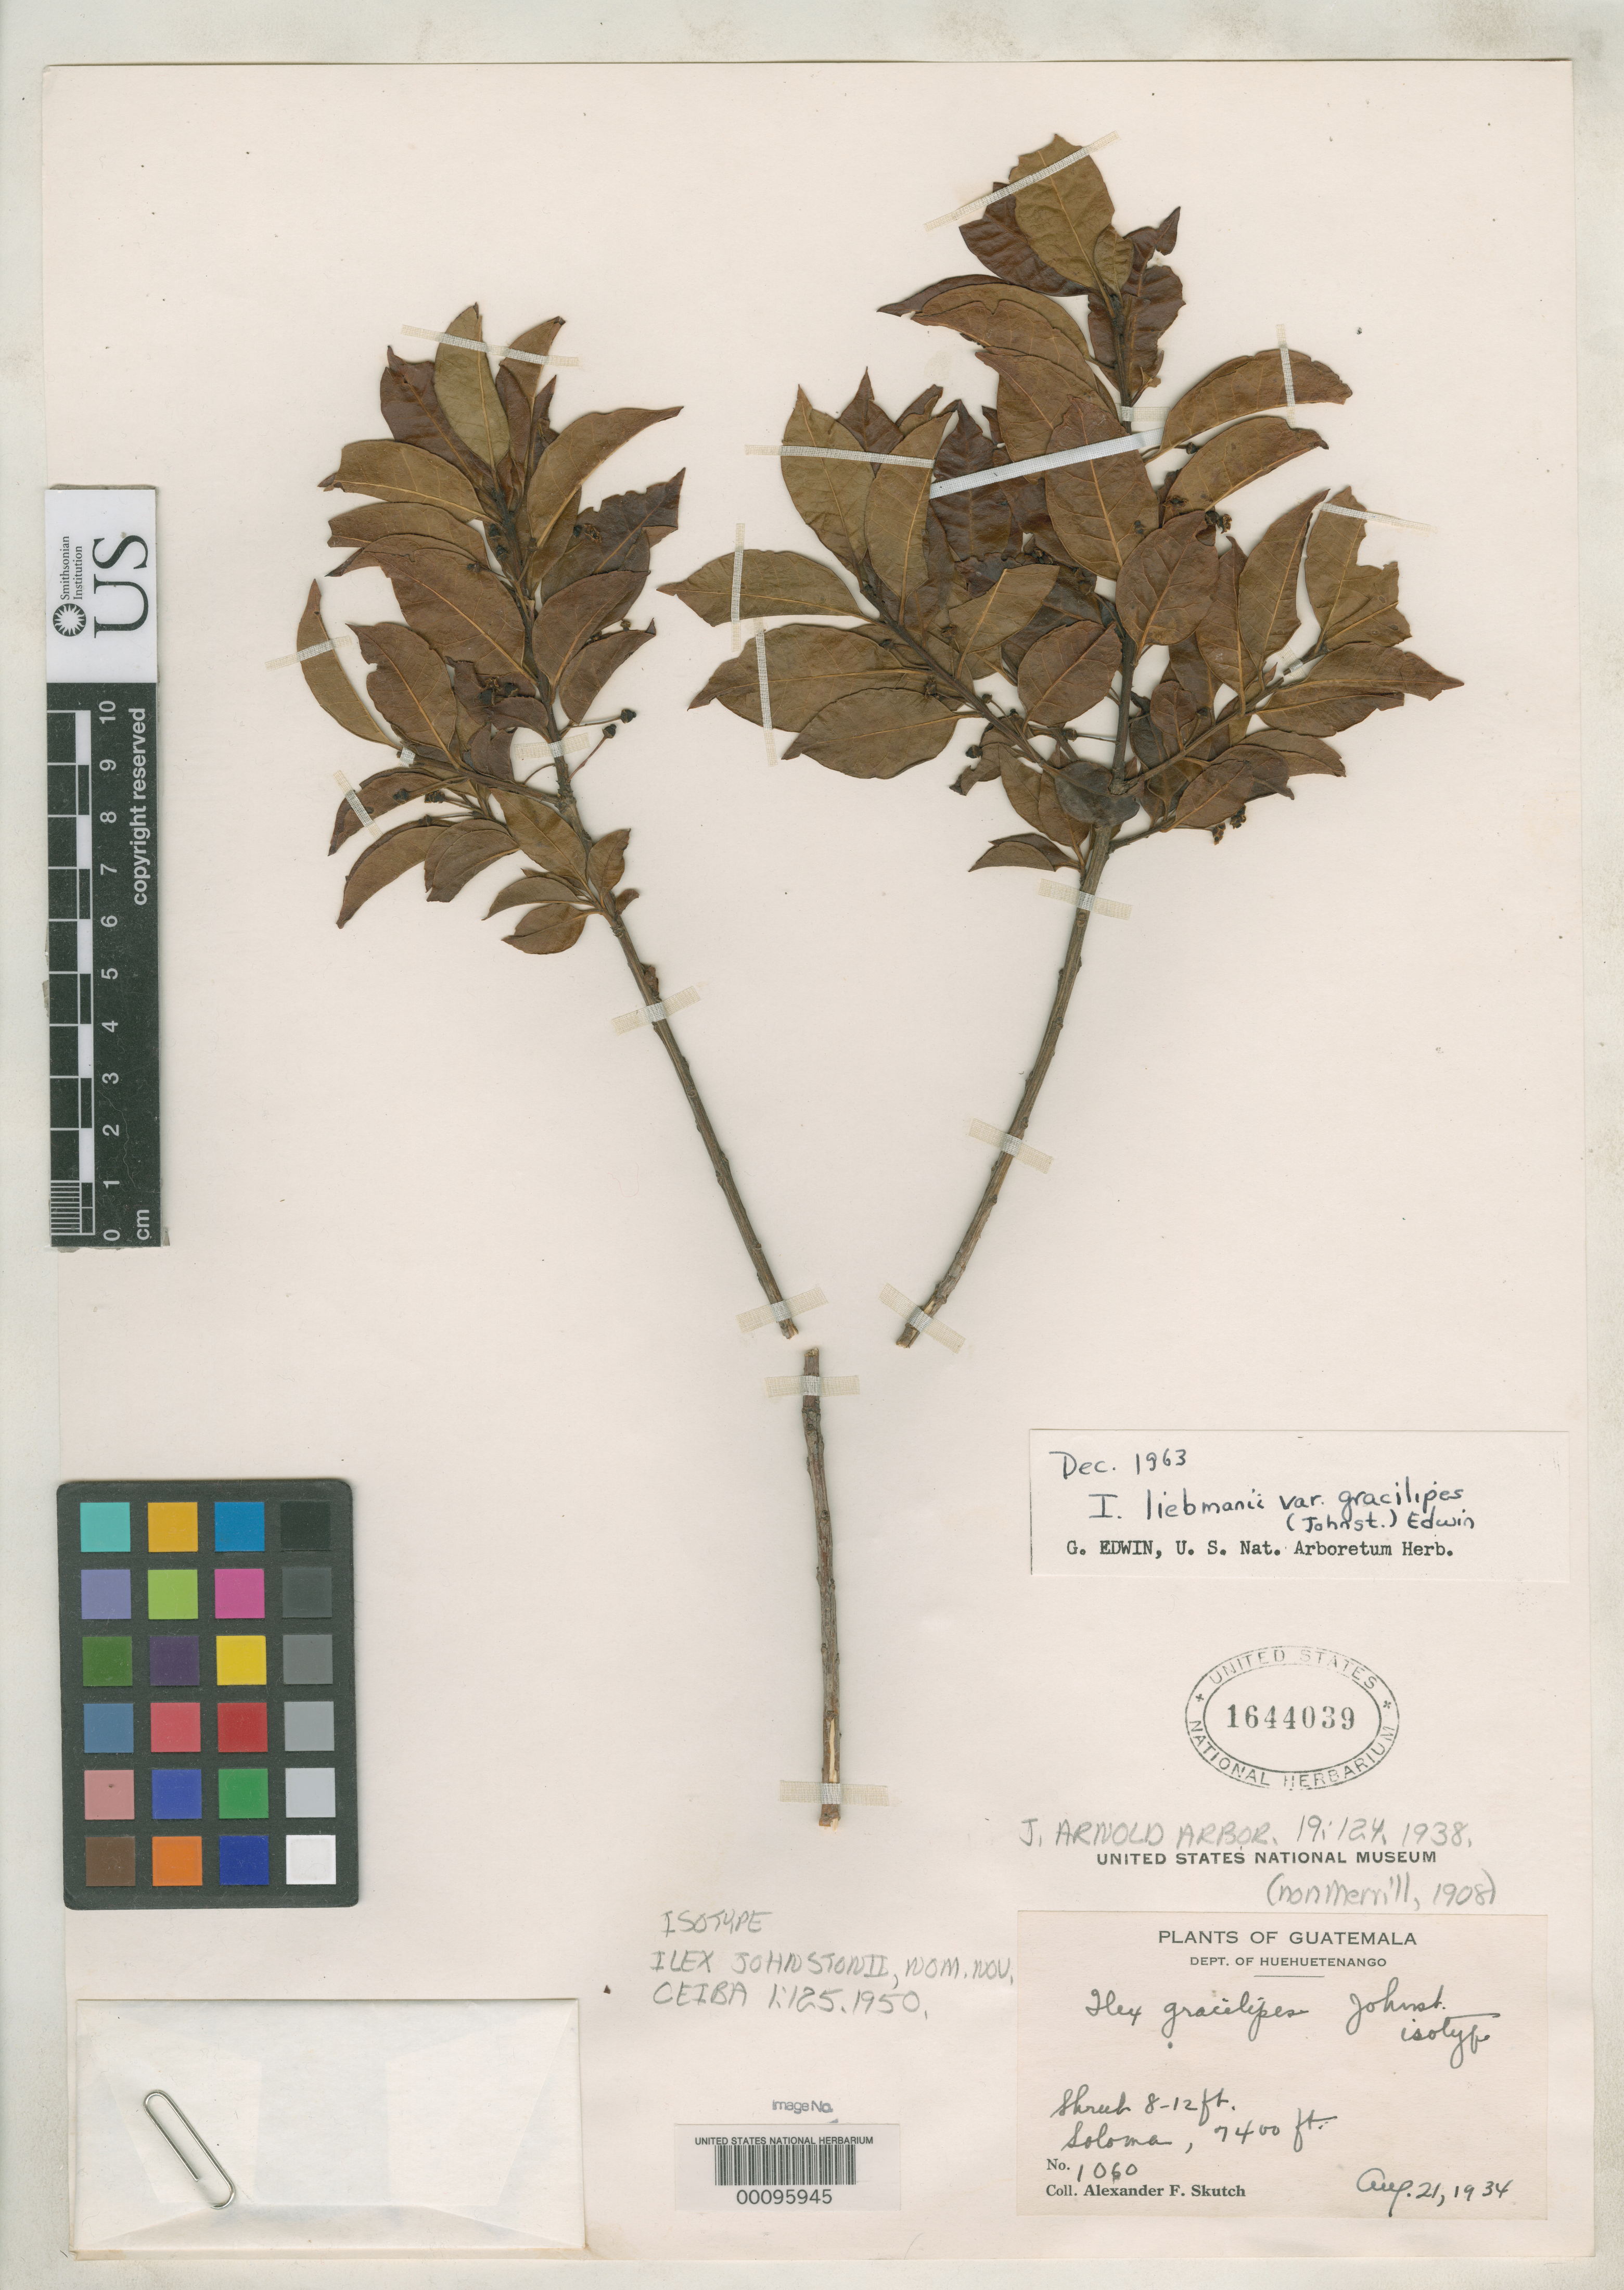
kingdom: Plantae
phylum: Tracheophyta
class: Magnoliopsida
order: Aquifoliales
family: Aquifoliaceae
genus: Ilex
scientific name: Ilex johnstonii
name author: Merr.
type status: Isotype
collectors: A. F. Skutch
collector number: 1060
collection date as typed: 21 Aug 1934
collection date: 1934-08-21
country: Guatemala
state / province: Huehuetenango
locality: Soloma.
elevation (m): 2256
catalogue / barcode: US 1644039-2